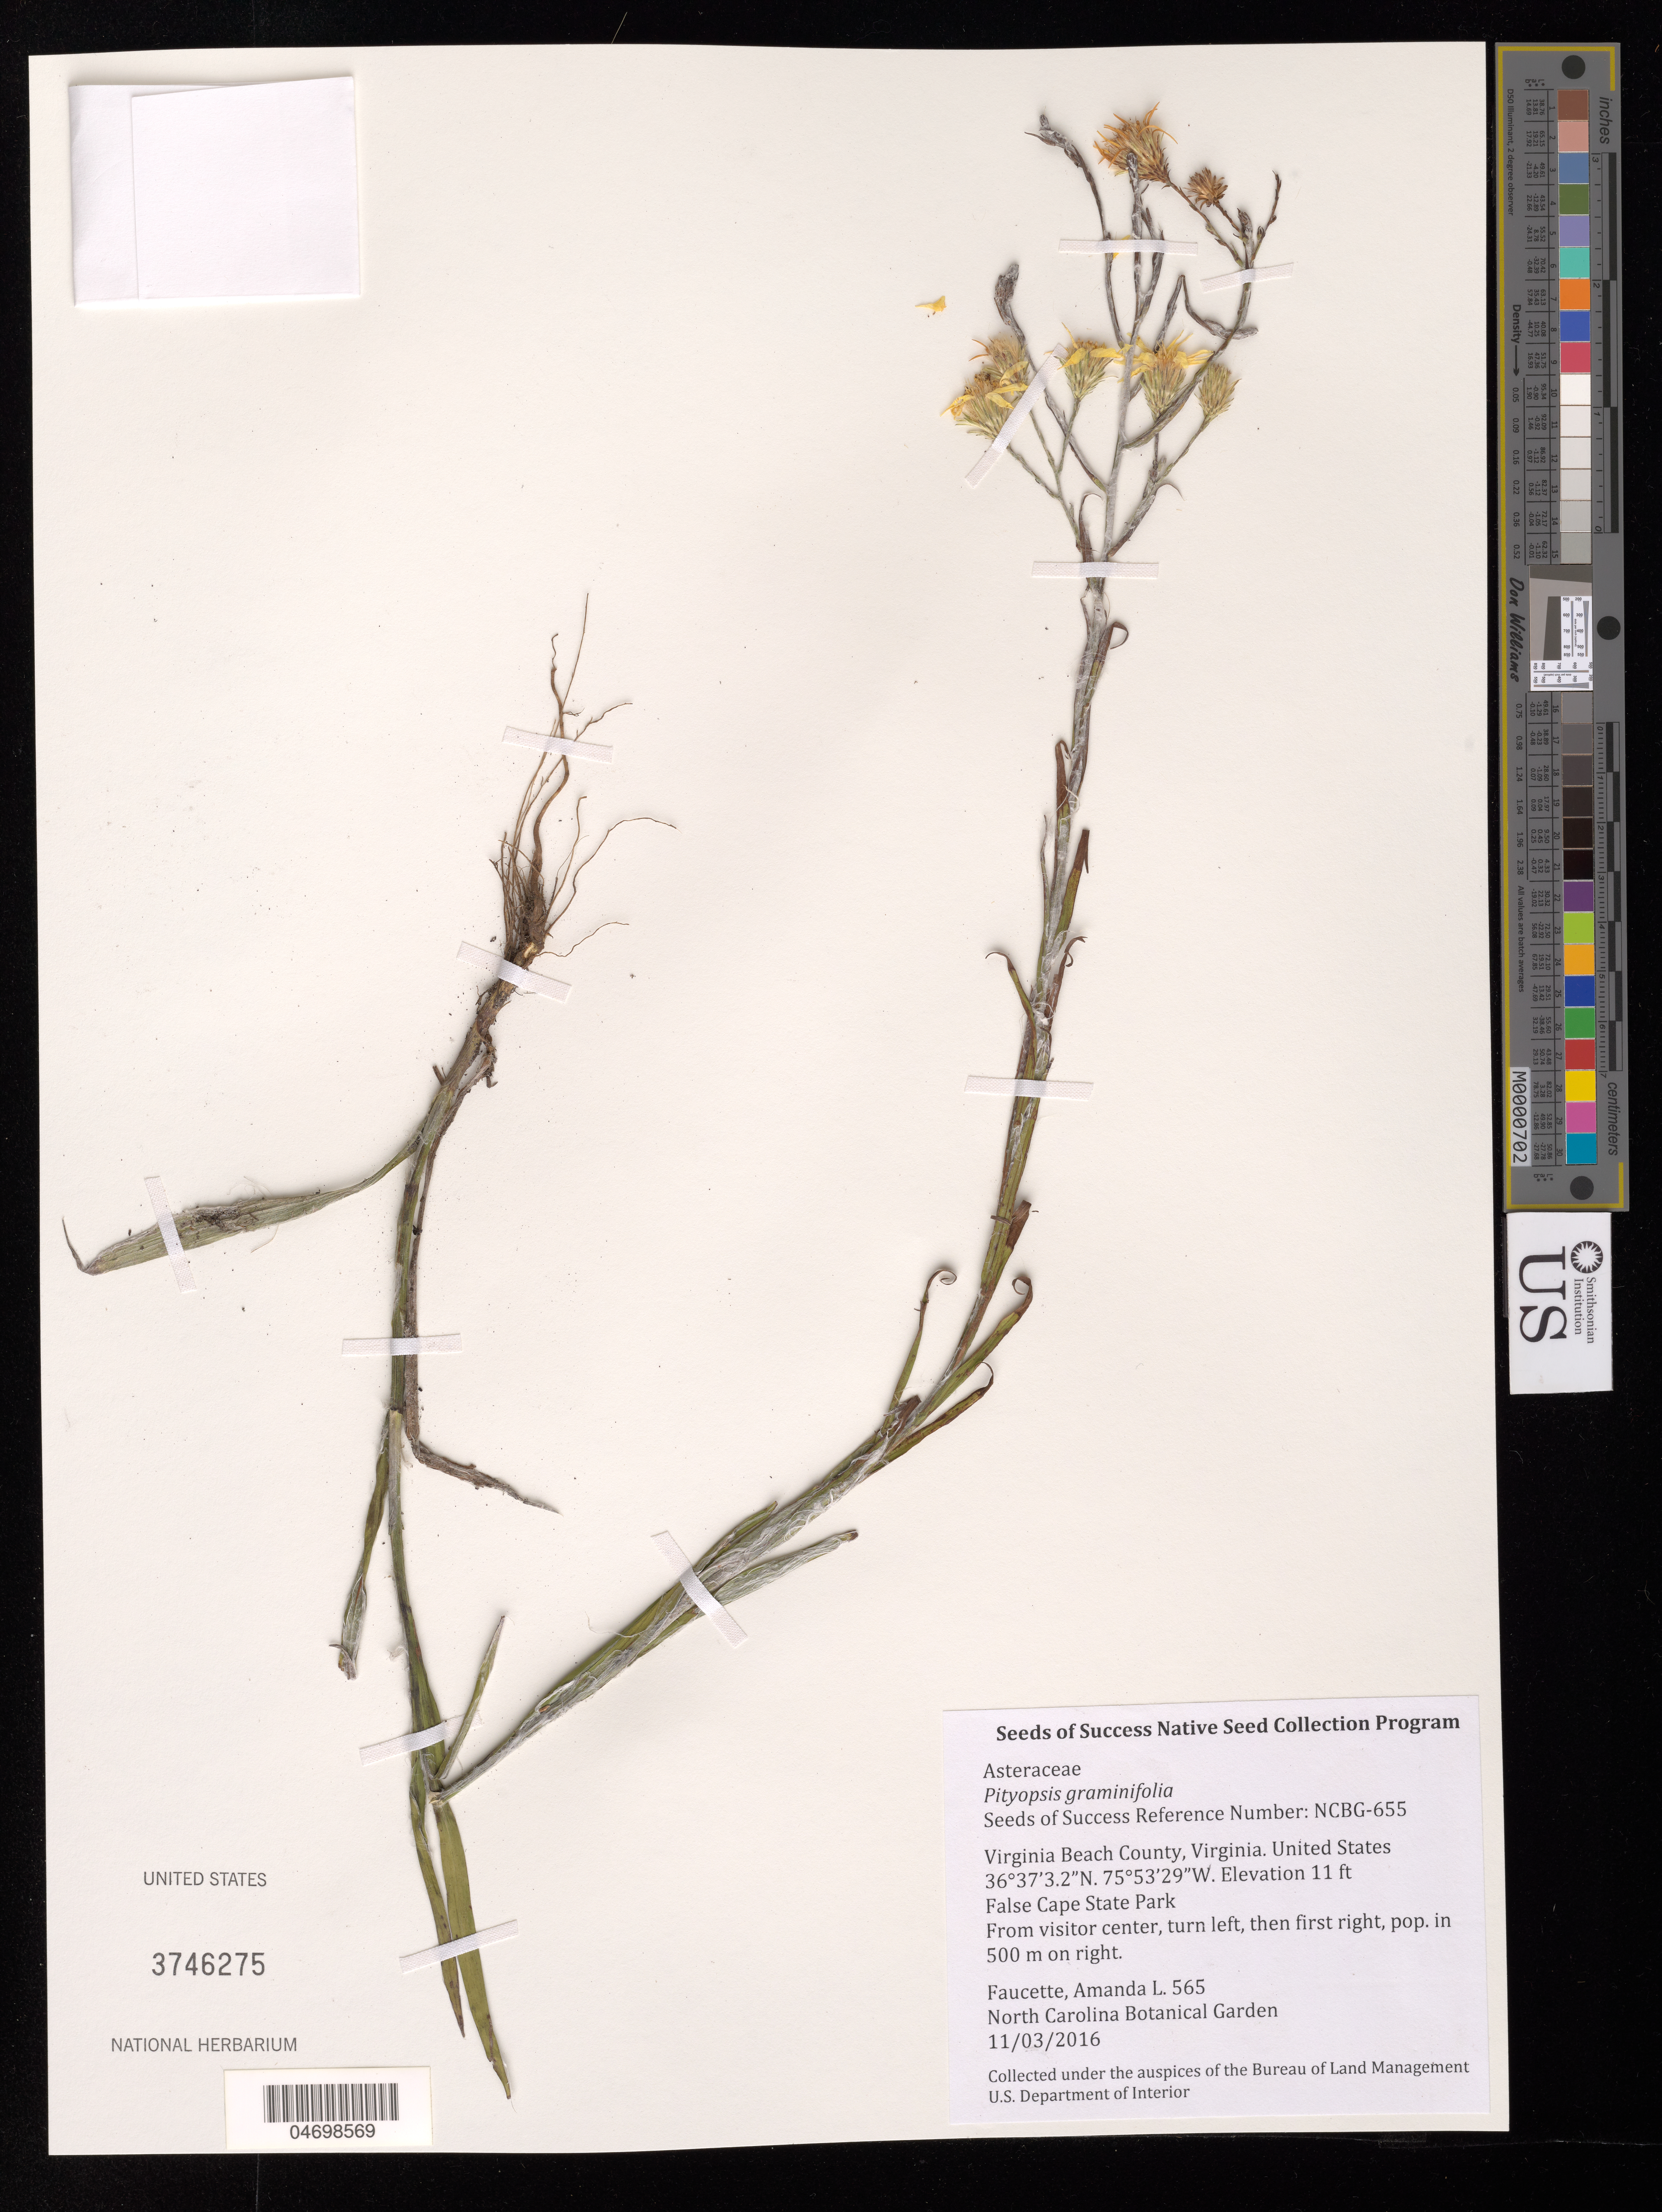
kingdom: Plantae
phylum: Tracheophyta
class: Magnoliopsida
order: Asterales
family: Asteraceae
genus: Pityopsis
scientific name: Pityopsis graminifolia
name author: (Michx.) Nutt.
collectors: A. Faucette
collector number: NCBG-655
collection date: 2016-11-03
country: United States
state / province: Virginia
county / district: City of Virginia Beach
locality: False Cape State Park, Sand Ridge Trail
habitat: Maritime evergreen forest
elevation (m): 3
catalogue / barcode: US 3746275